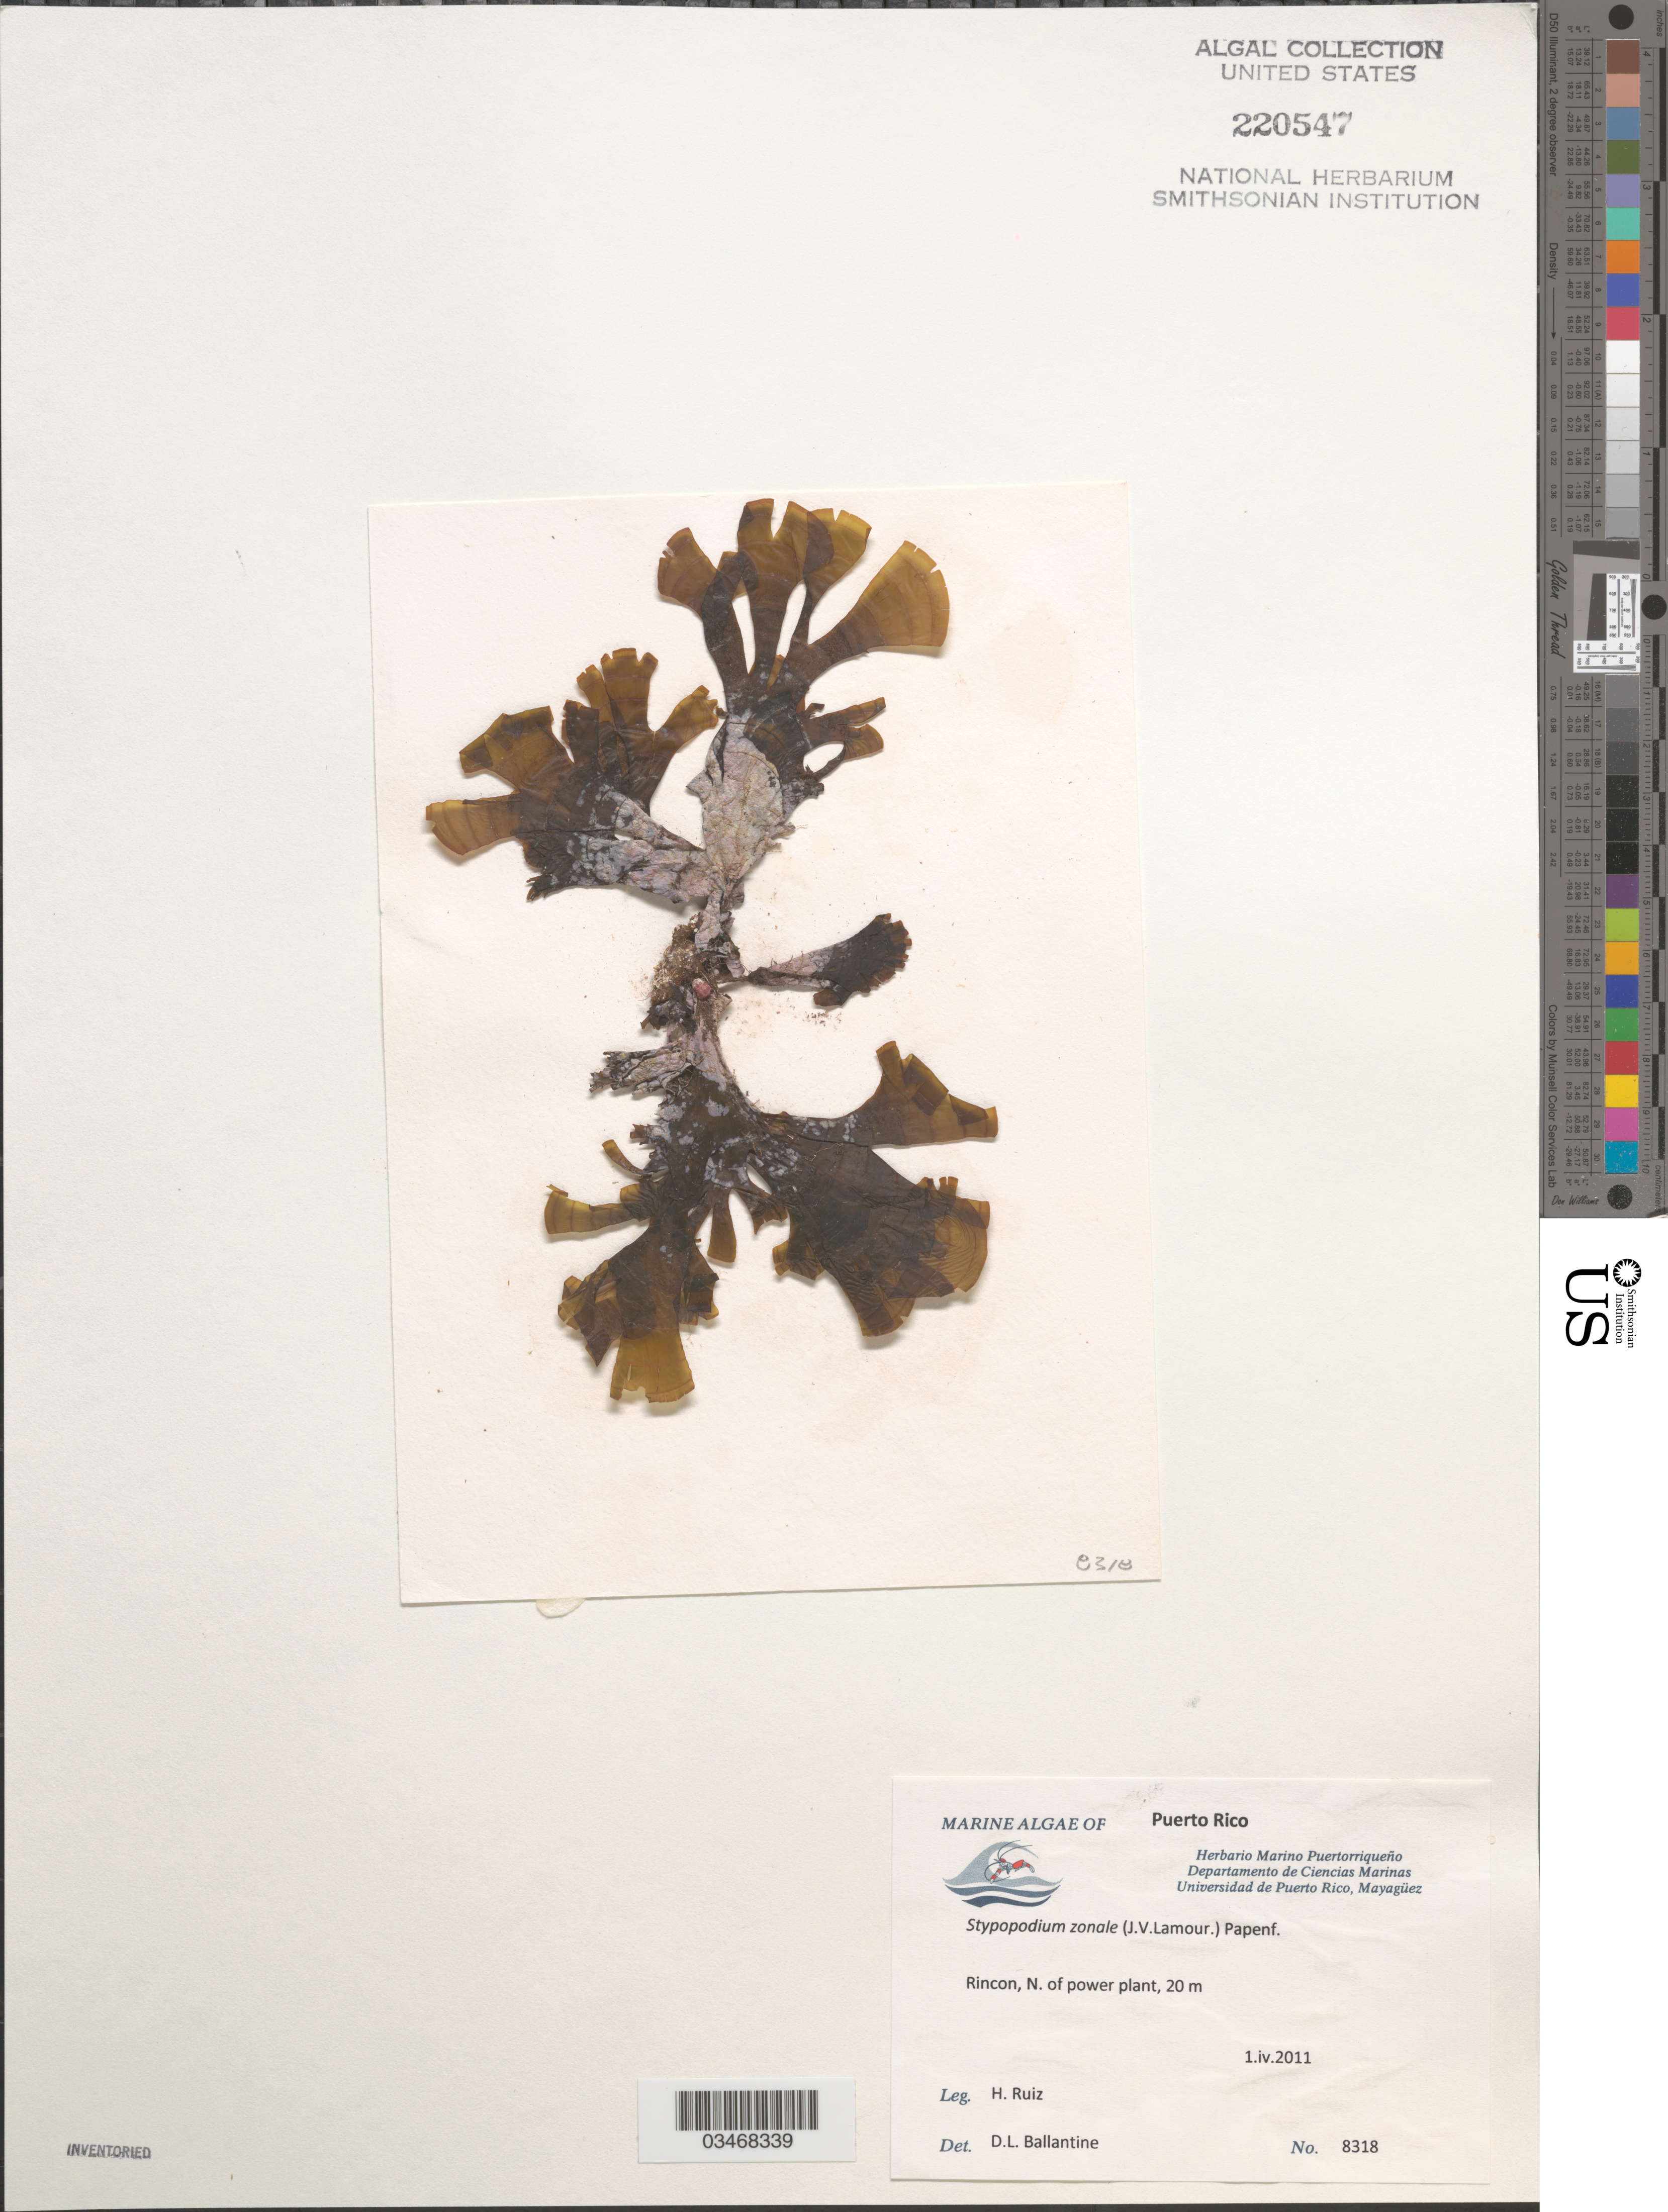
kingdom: Chromista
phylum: Ochrophyta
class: Phaeophyceae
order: Dictyotales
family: Dictyotaceae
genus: Stypopodium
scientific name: Stypopodium zonale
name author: (J.V.Lamouroux) Papenf.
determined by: Ballantine, D. L.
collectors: H. Ruiz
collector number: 8318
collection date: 2011-04-01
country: Puerto Rico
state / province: Rincon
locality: N. of power plant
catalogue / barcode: US 220547